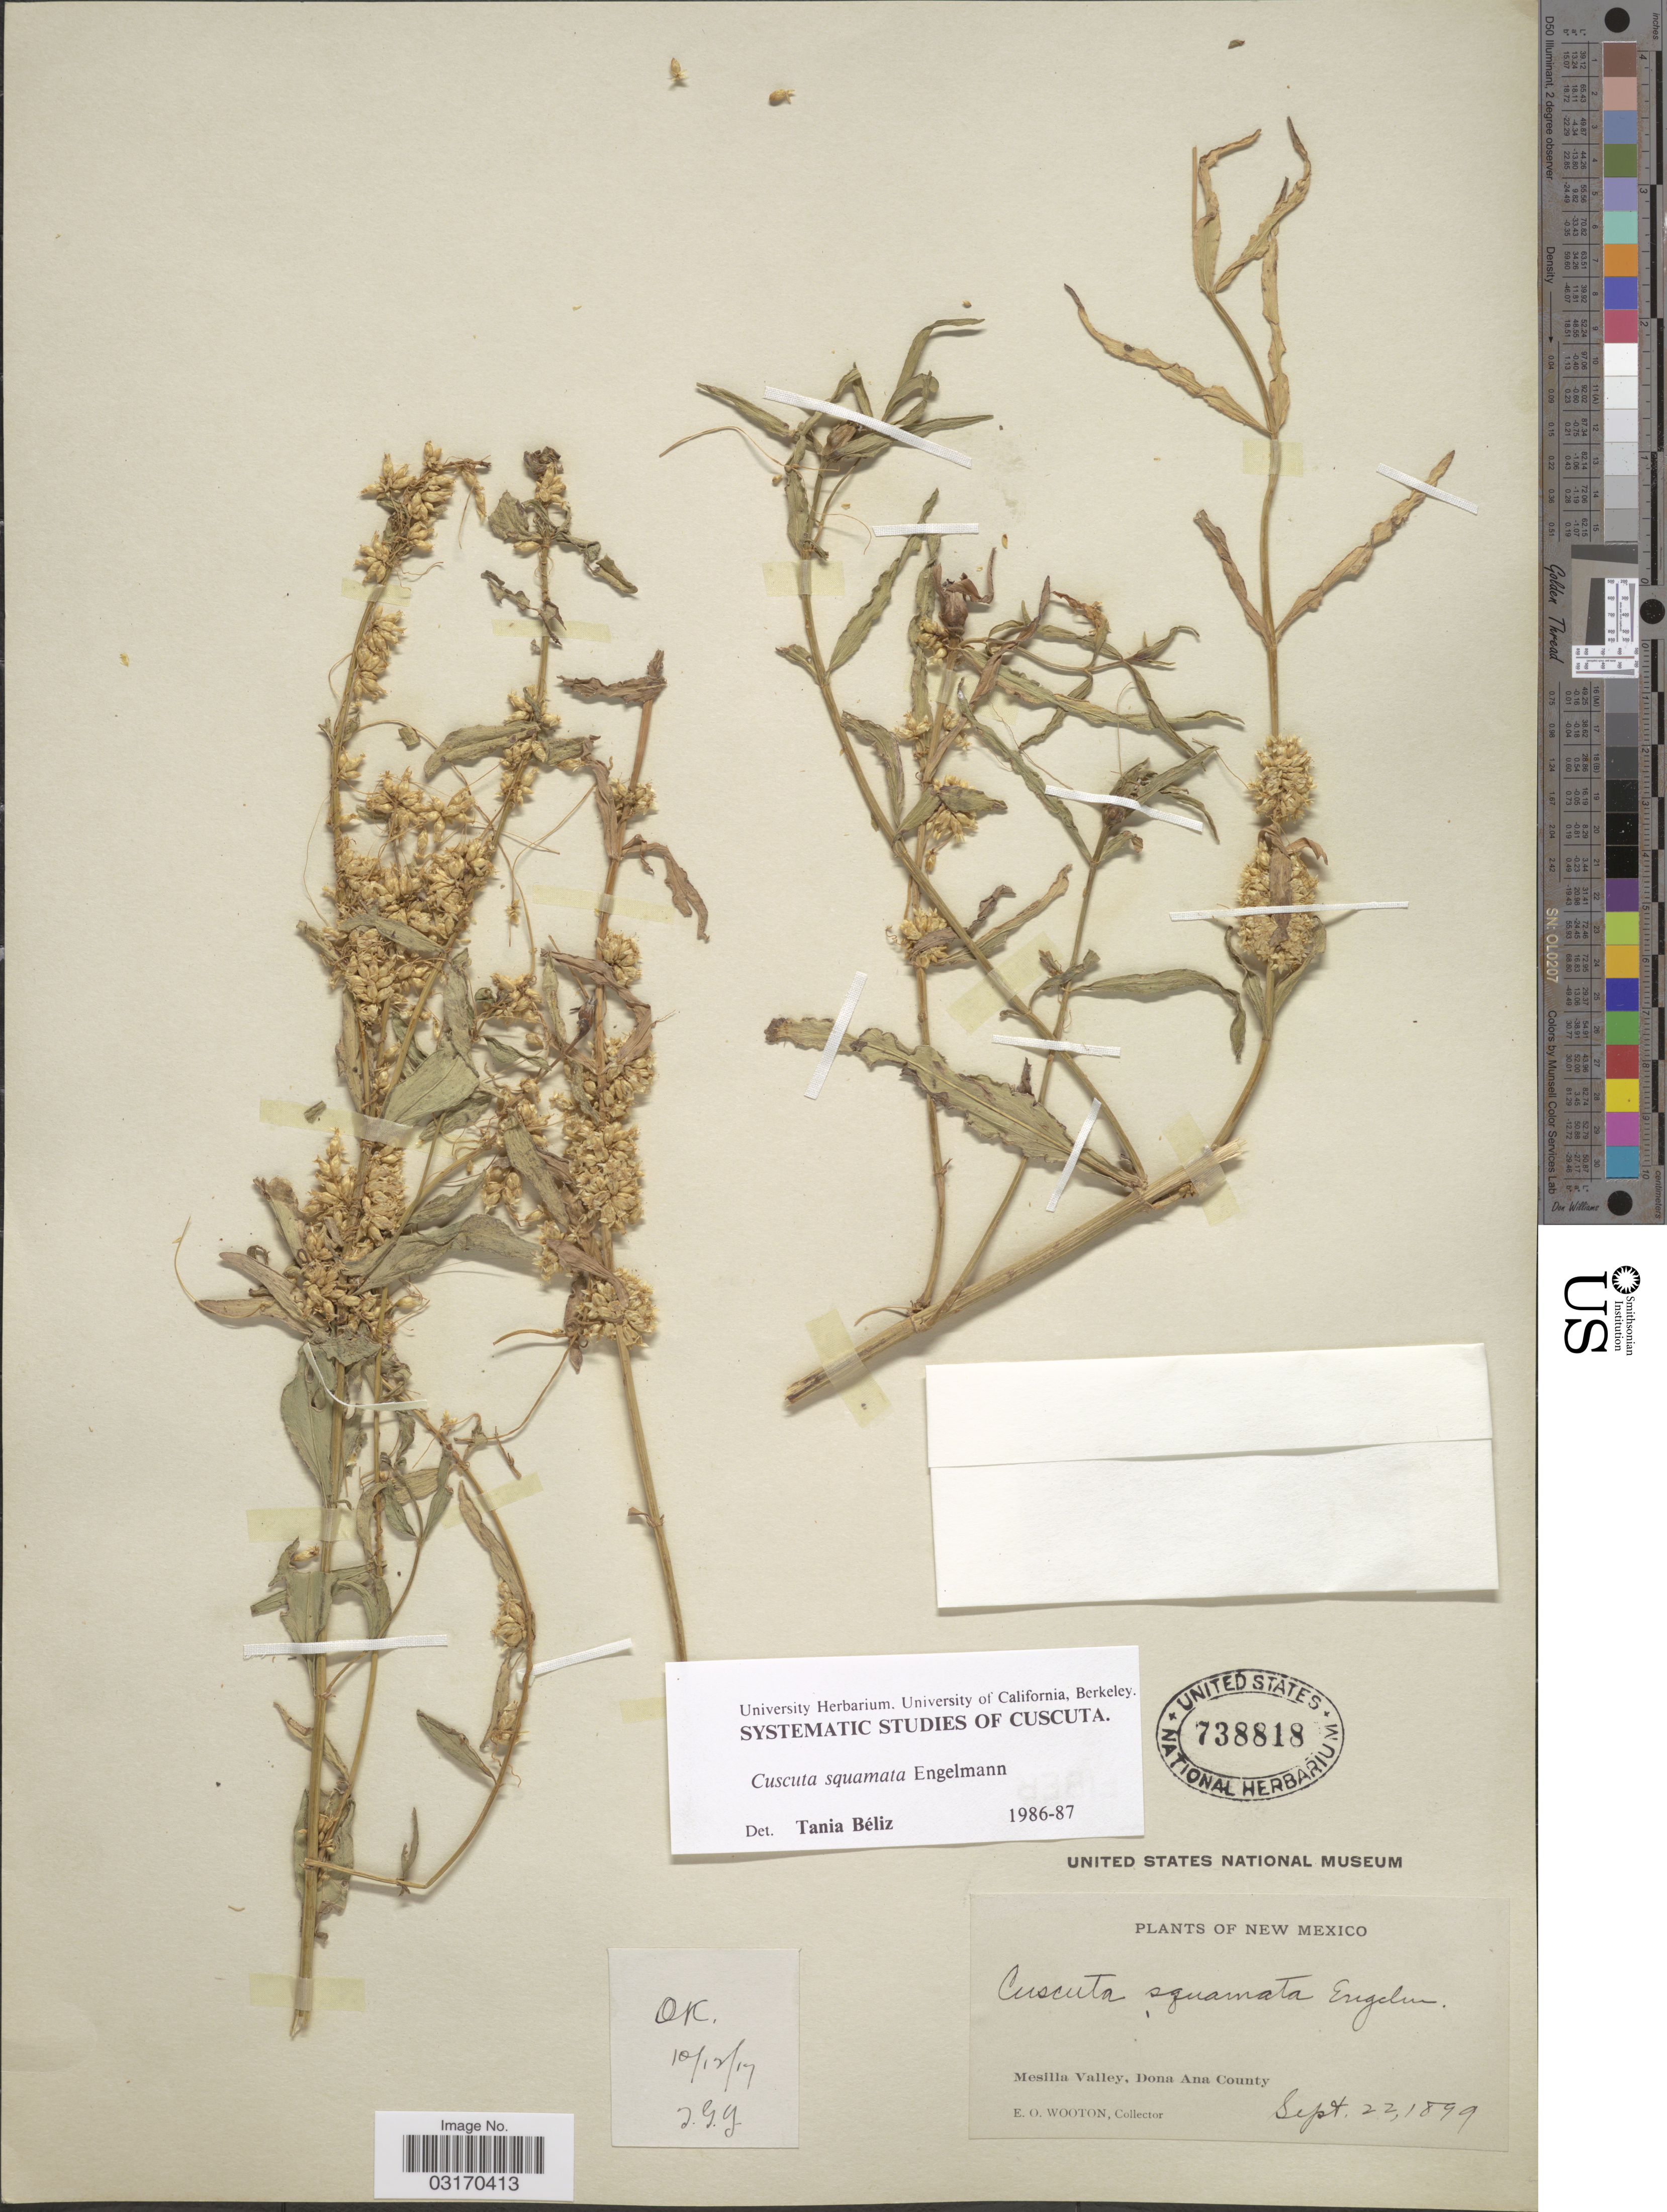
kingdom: Plantae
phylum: Tracheophyta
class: Magnoliopsida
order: Solanales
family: Convolvulaceae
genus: Cuscuta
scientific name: Cuscuta squamata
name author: Engelm.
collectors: E. O. Wooton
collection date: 1899-09-22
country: United States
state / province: New Mexico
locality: Mesilla Valley, Dona Ana County.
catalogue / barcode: US 738818